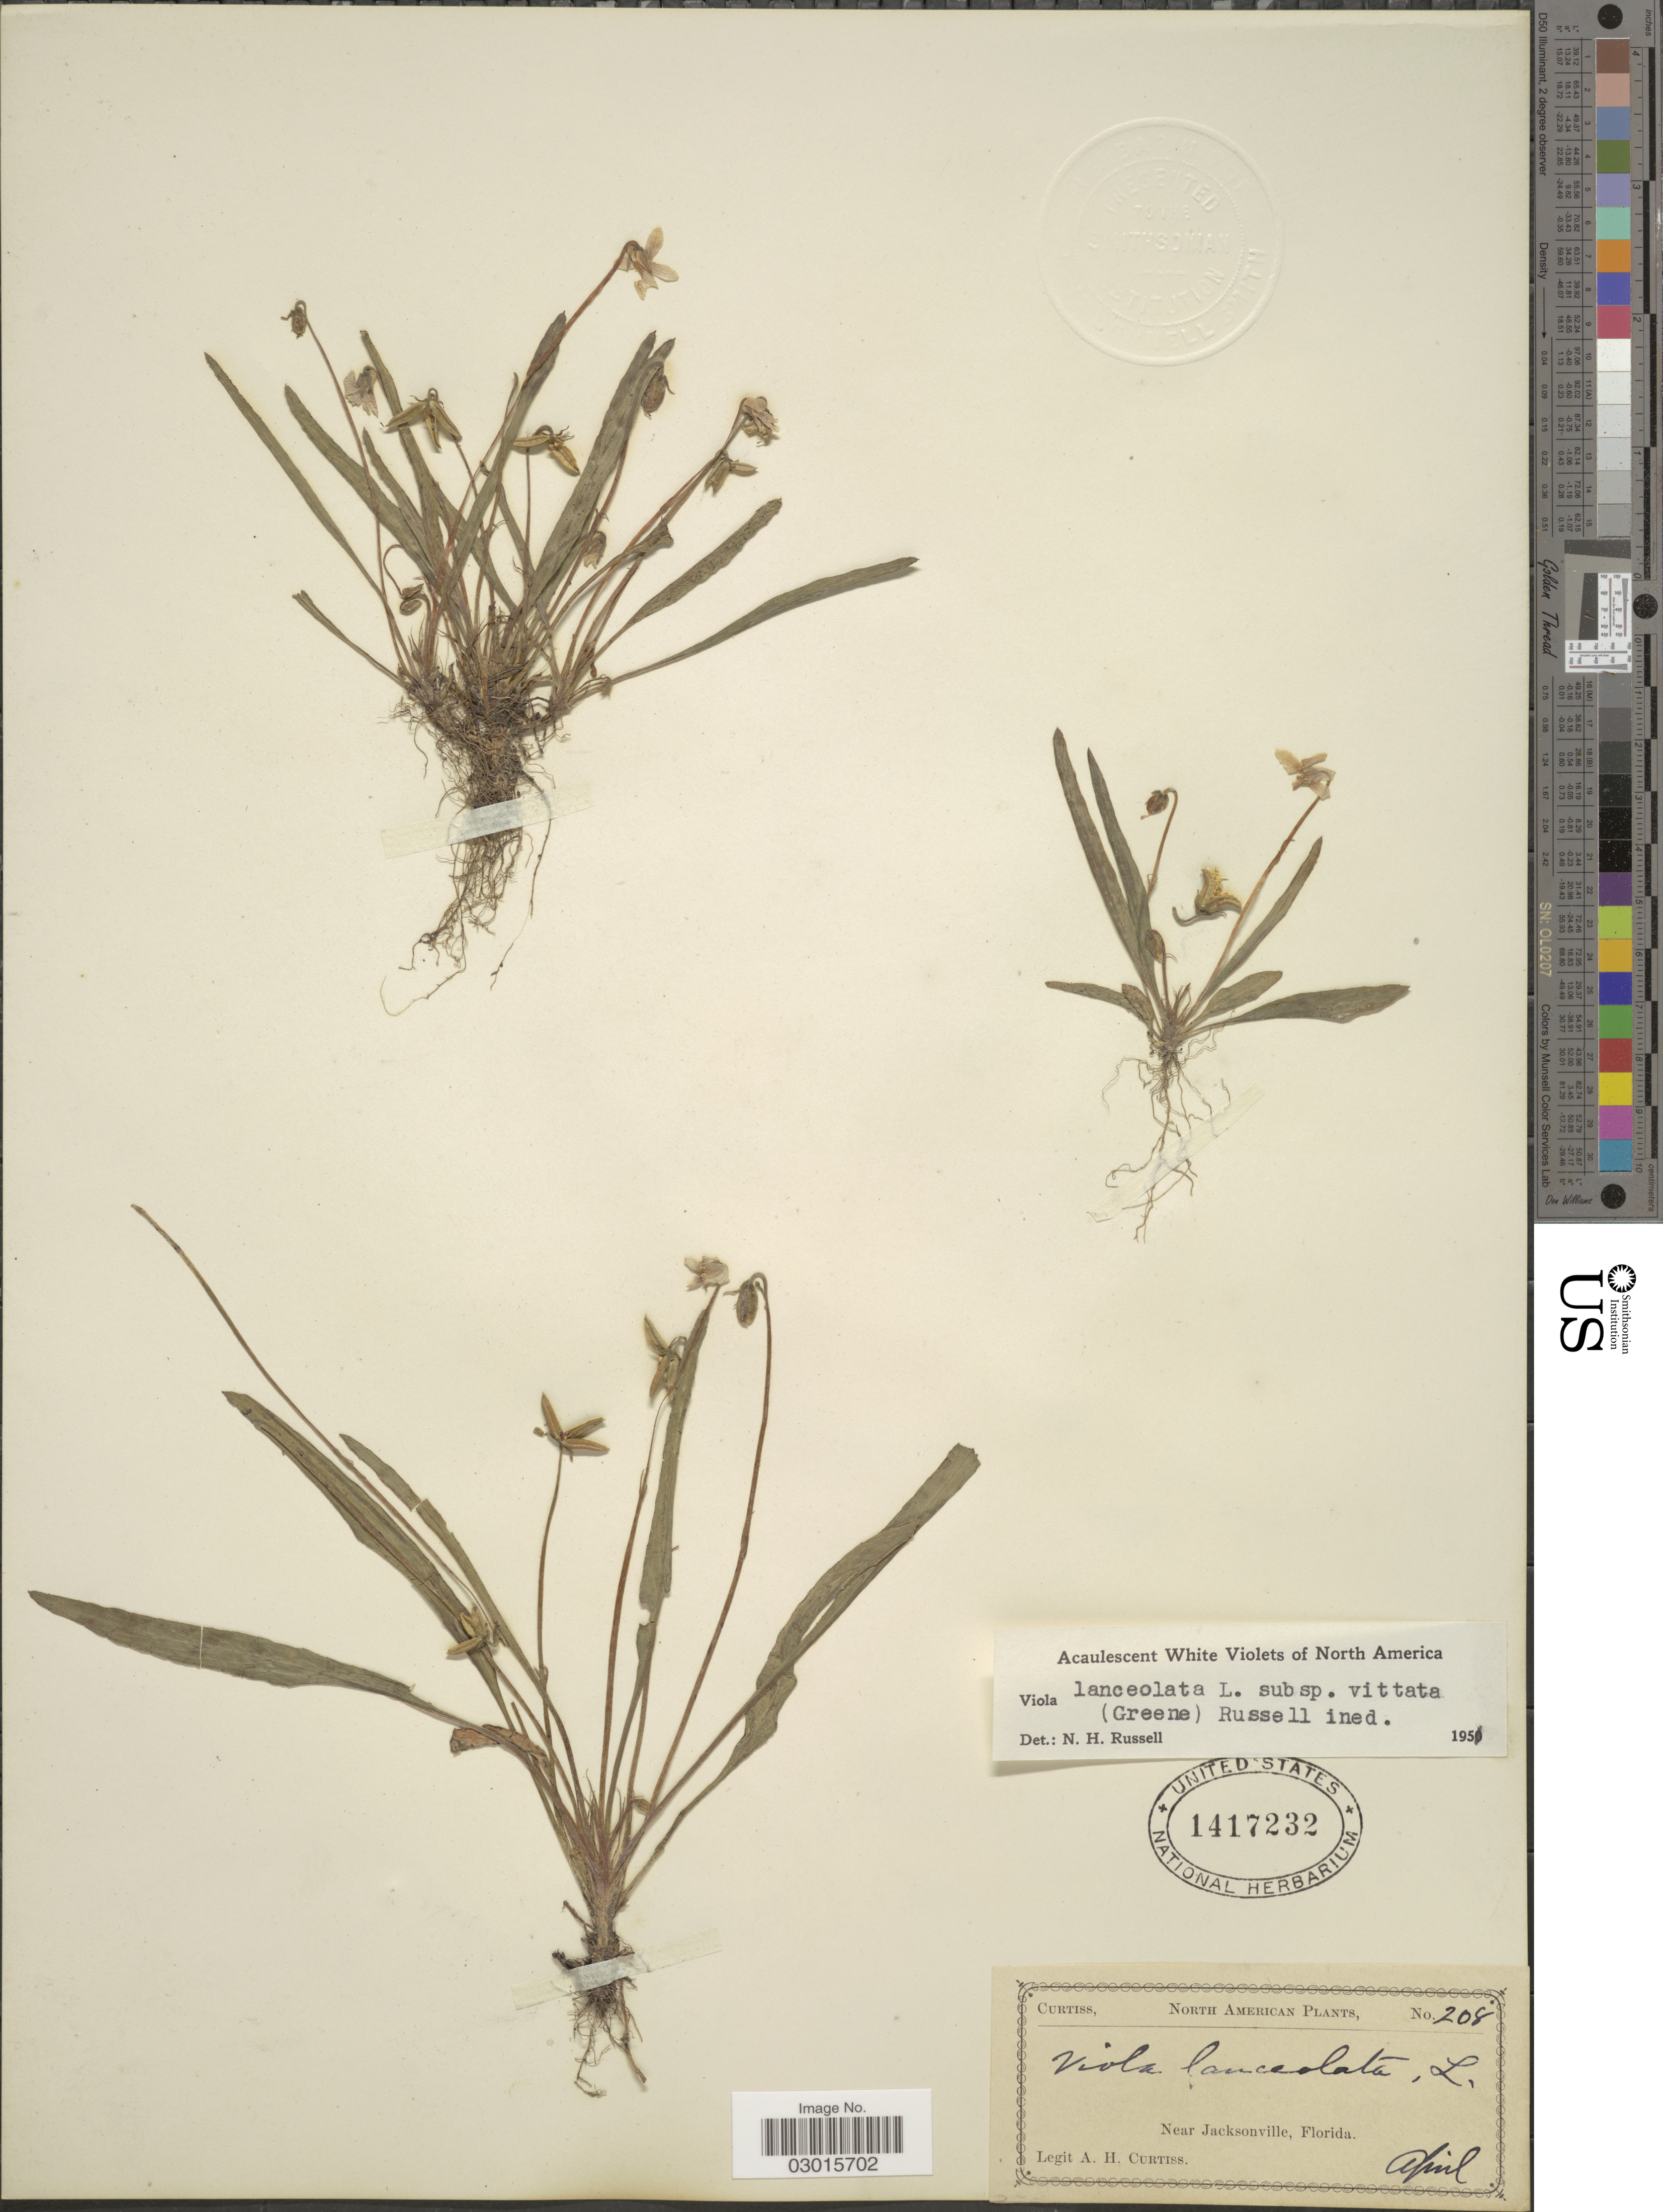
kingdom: Plantae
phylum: Tracheophyta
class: Magnoliopsida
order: Malpighiales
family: Violaceae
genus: Viola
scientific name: Viola lanceolata subsp. vittata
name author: (Greene) N. H. Russell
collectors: A. H. Curtiss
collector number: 208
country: United States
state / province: Florida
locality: Near Jacksonville.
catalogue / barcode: US 1417232